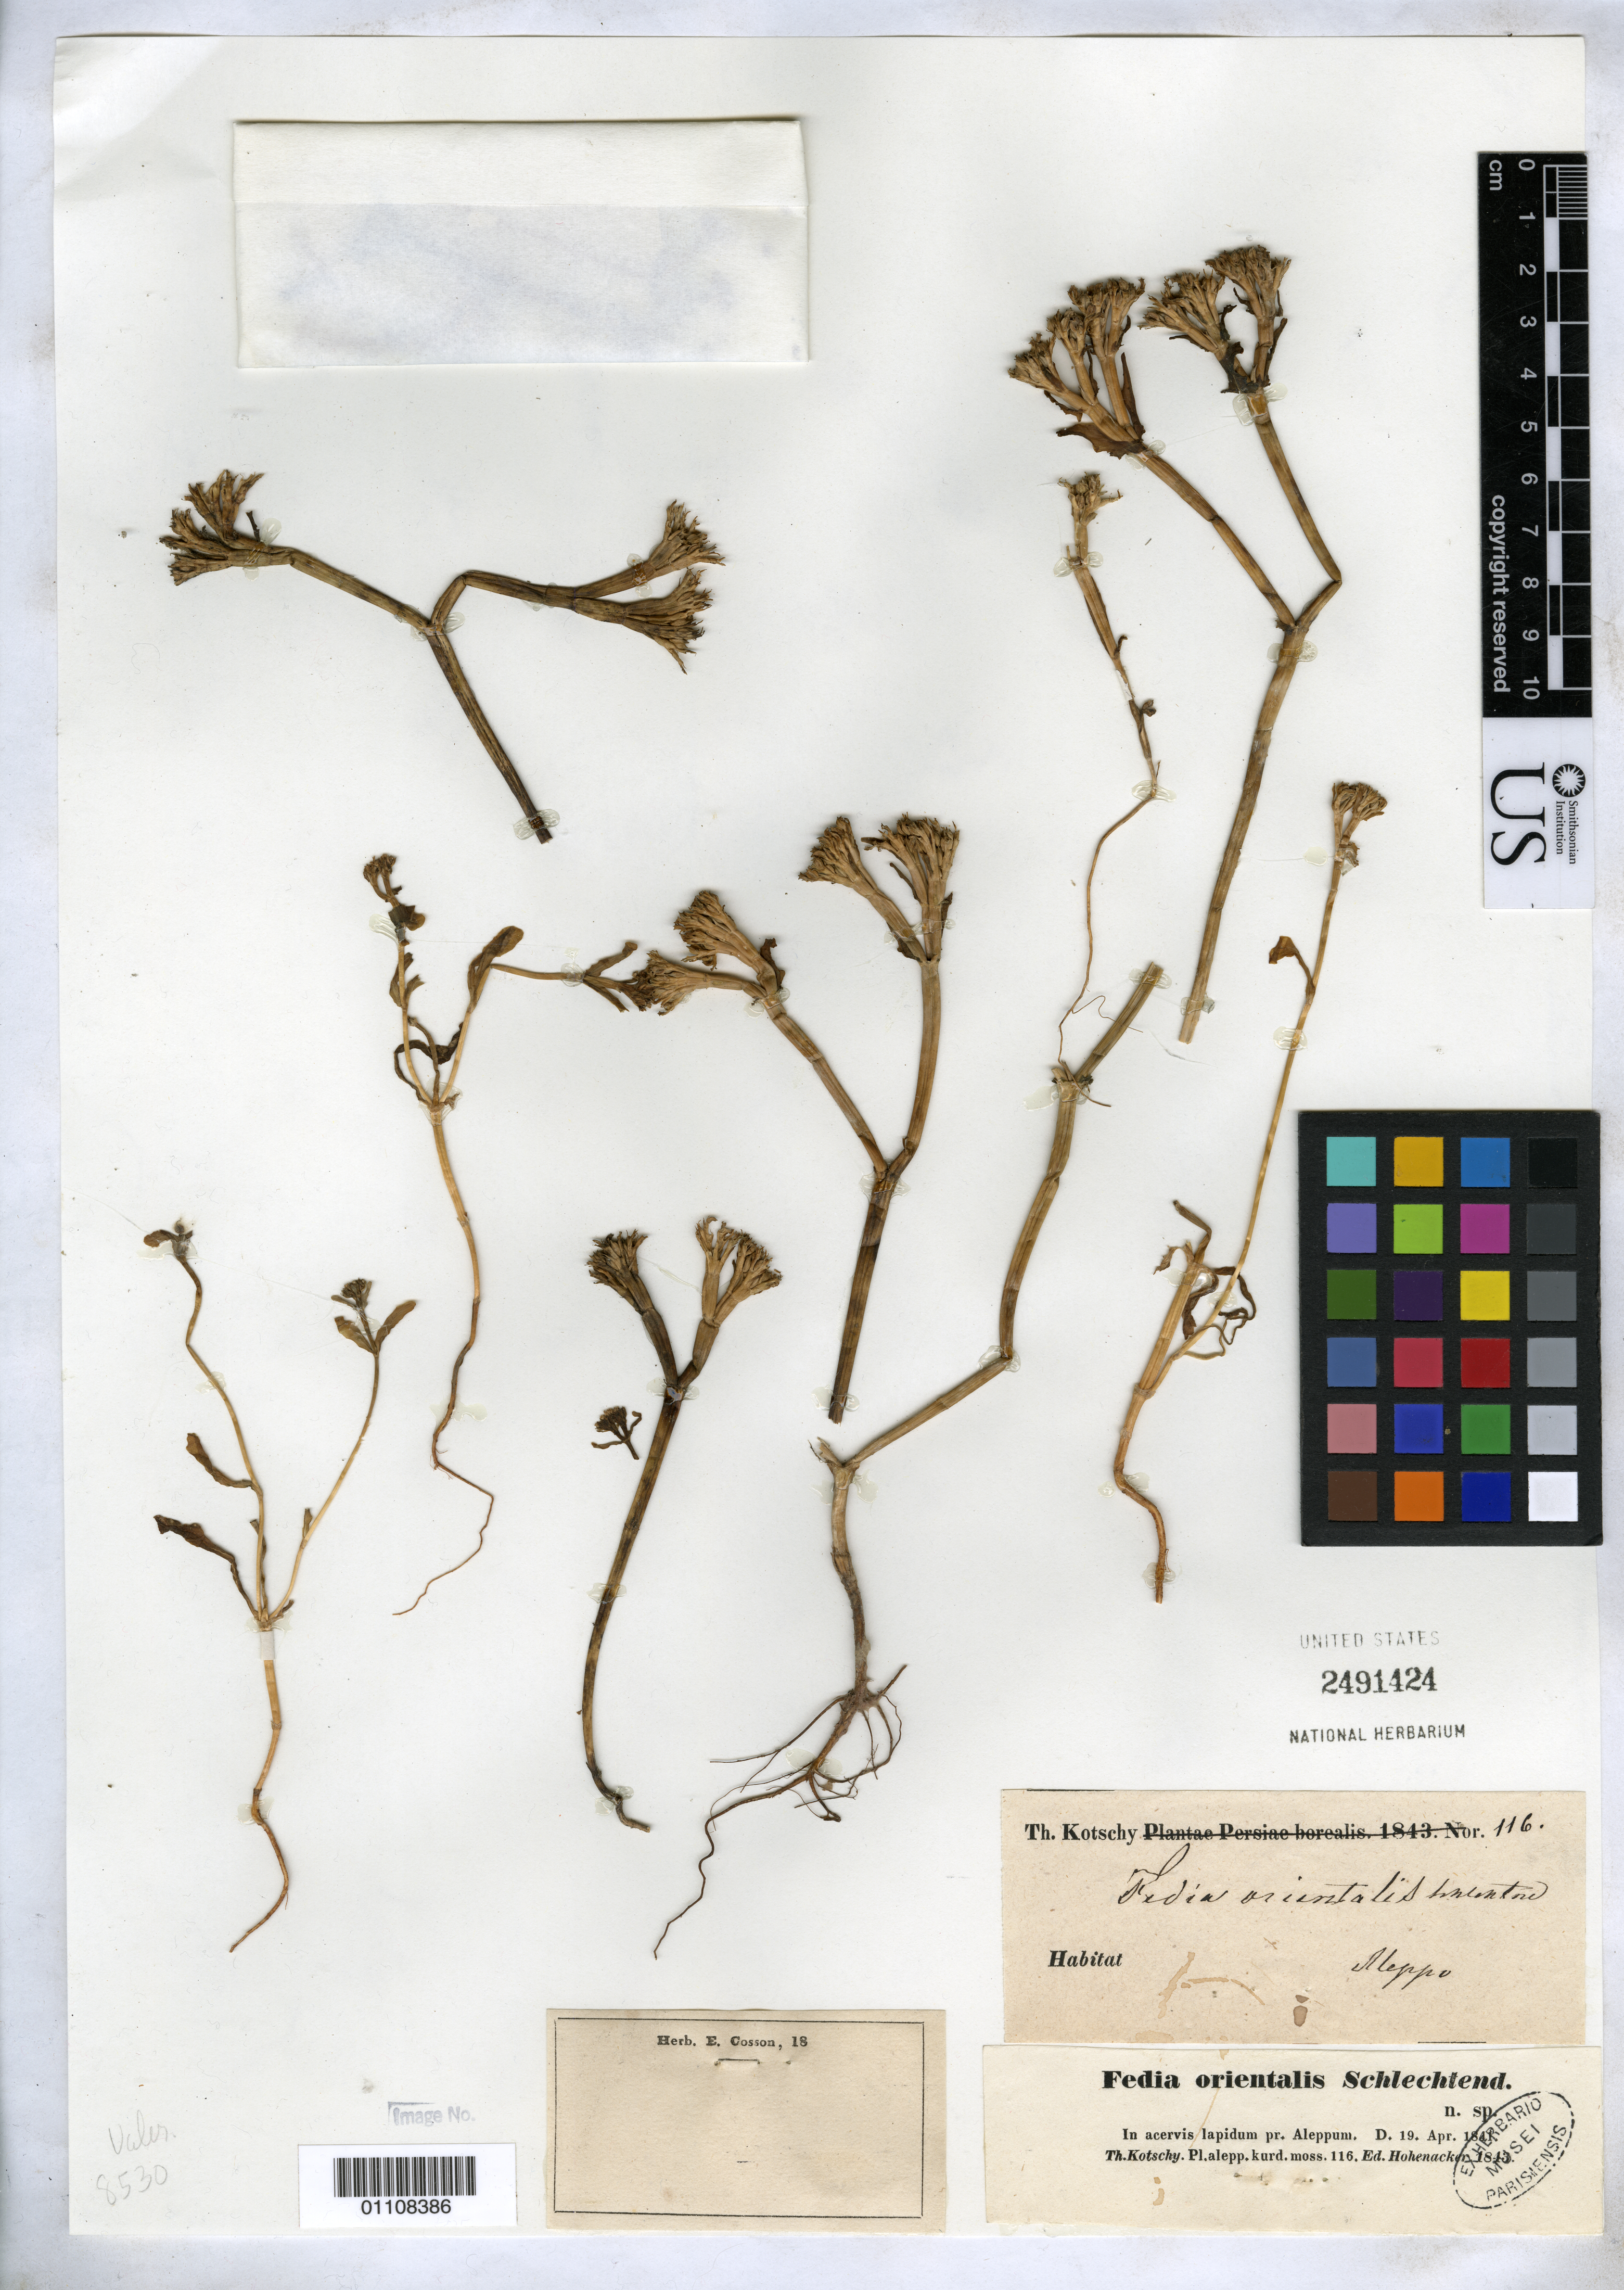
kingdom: Plantae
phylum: Tracheophyta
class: Magnoliopsida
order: Dipsacales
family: Caprifoliaceae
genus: Fedia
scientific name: Fedia orientalis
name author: Schltdl.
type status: Type Collection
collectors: T. Kotschy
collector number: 116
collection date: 1841-04-19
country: Syria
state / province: Halab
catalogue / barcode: US 2491424